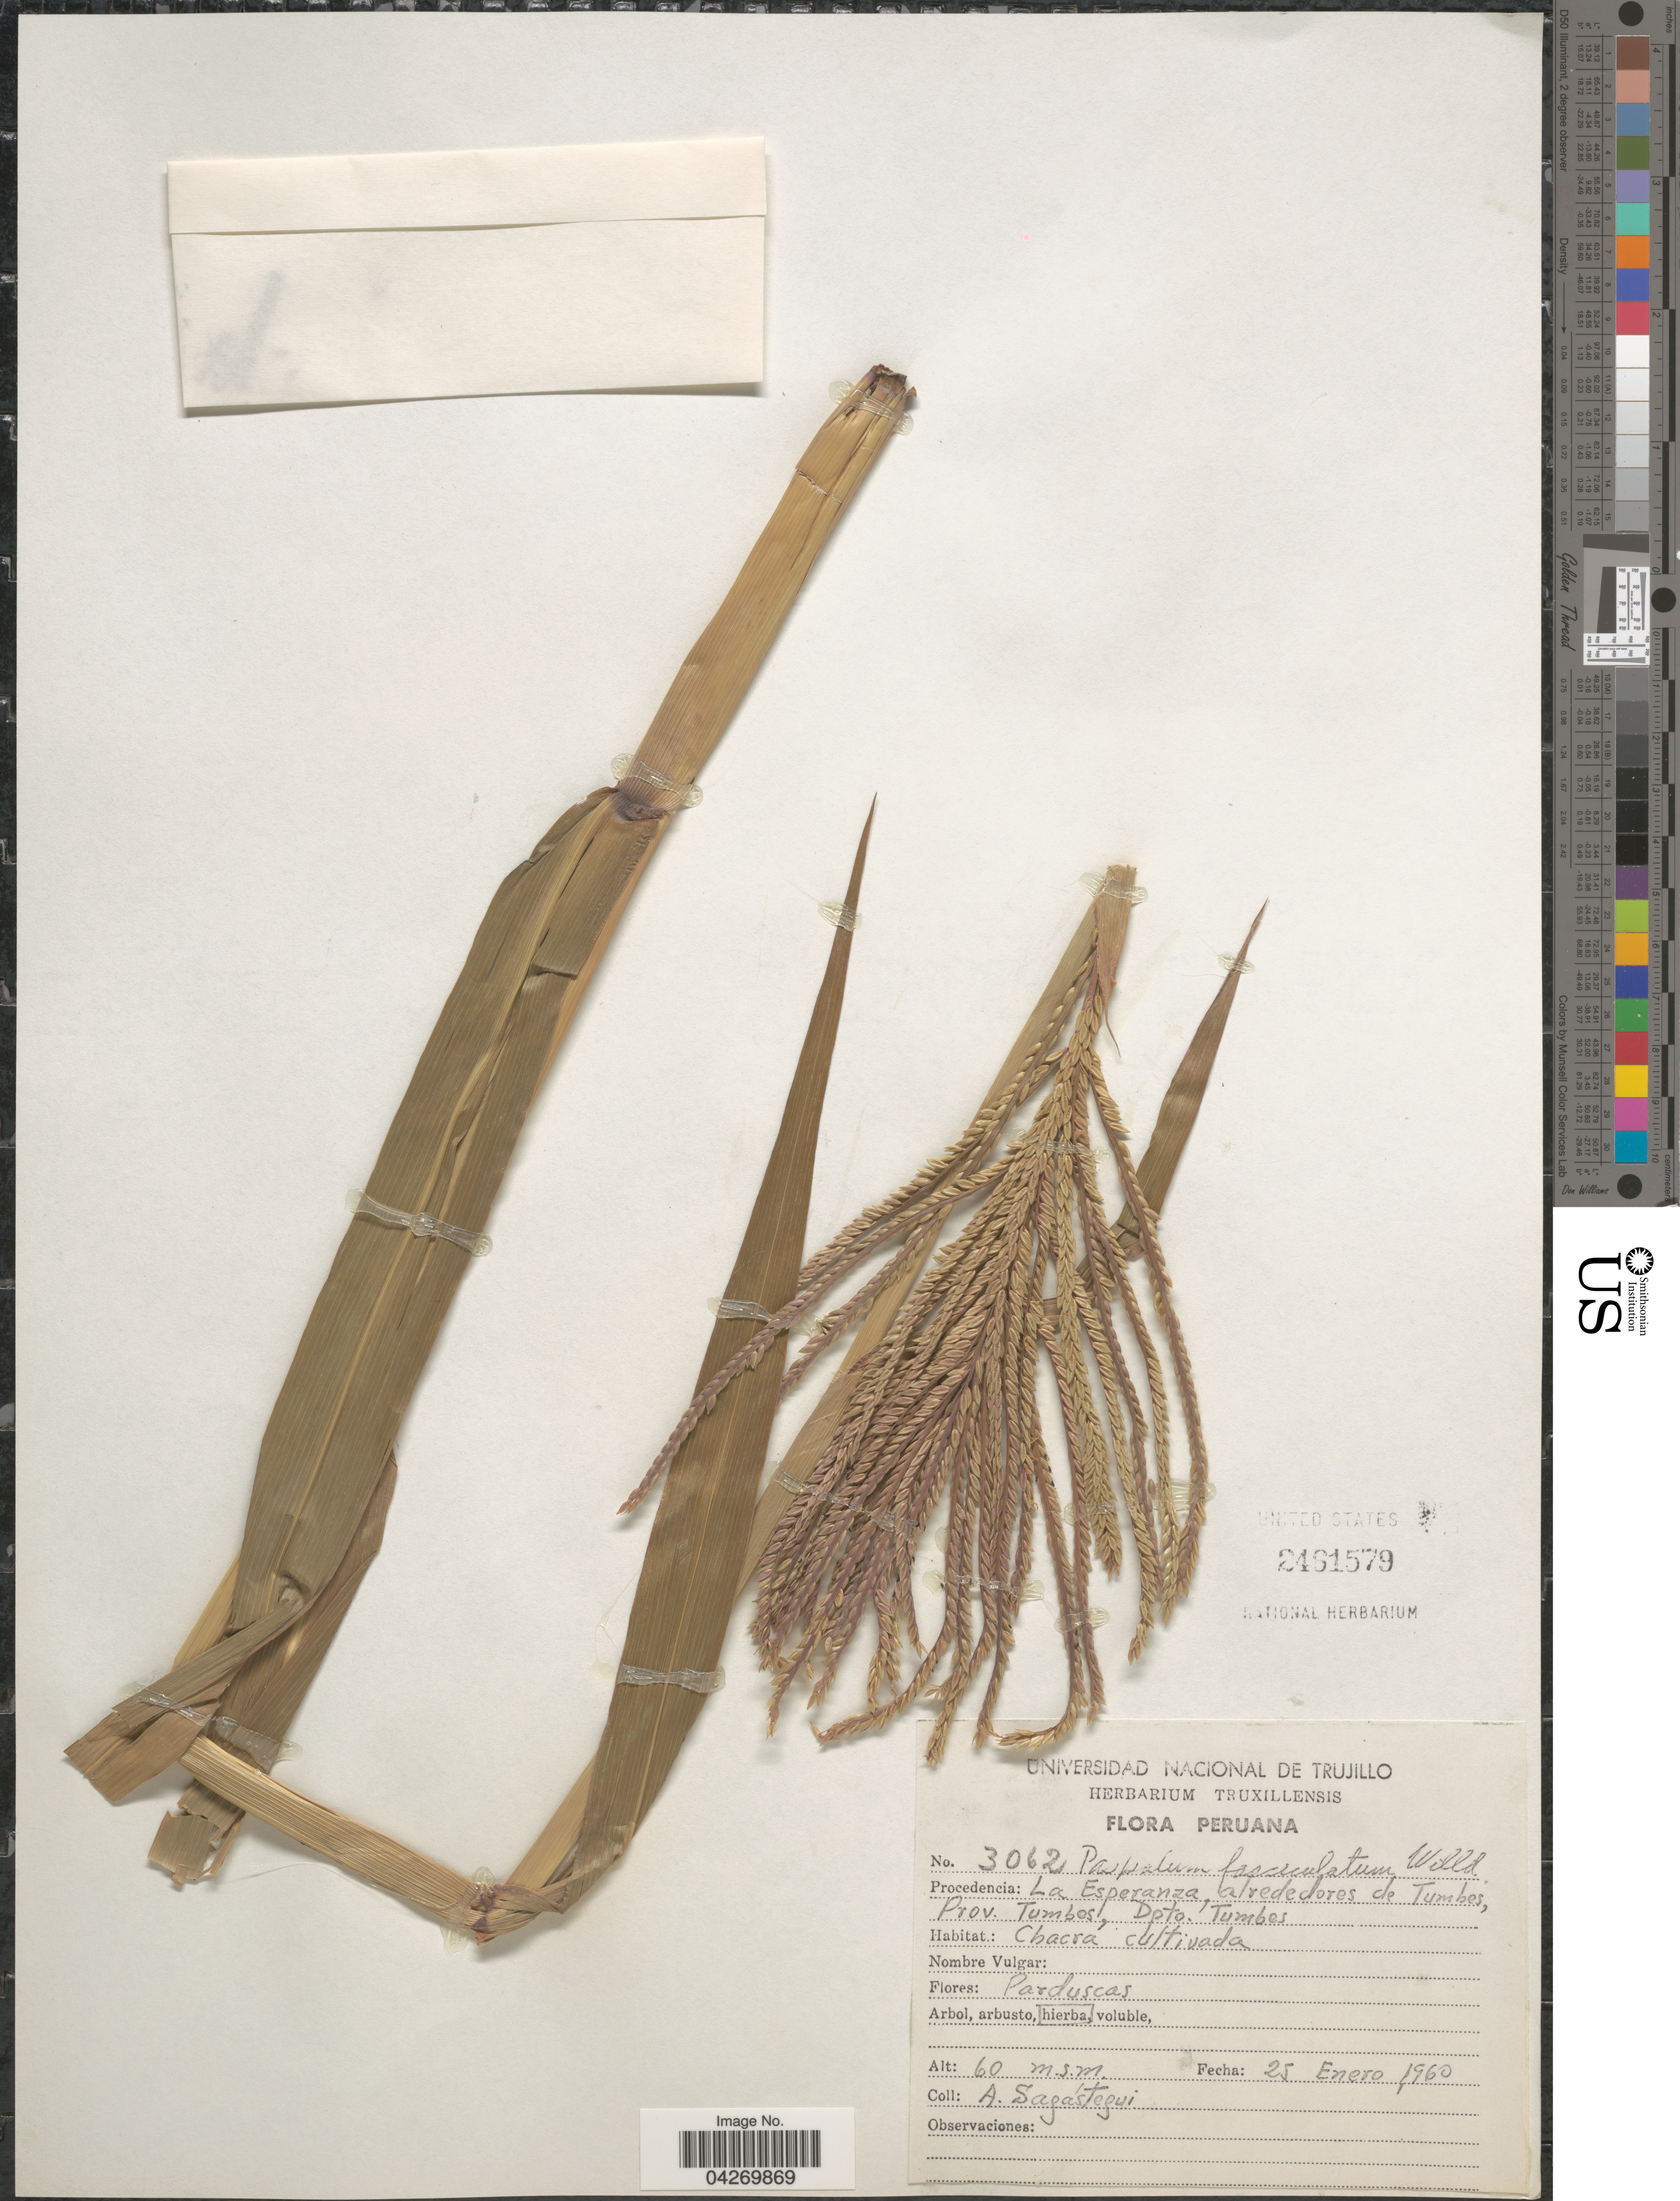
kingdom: Plantae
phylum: Tracheophyta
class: Liliopsida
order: Poales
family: Poaceae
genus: Paspalum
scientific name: Paspalum fasciculatum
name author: Willd. ex Flüggé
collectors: A. Sagastegui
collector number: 3062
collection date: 1960-01-25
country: Peru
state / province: Tumbes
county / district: Tumbes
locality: La Esperanza, alrededores de Tumbes, Prov. Tumbes, Dpto. Tumbes.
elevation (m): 60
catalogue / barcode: US 2461579